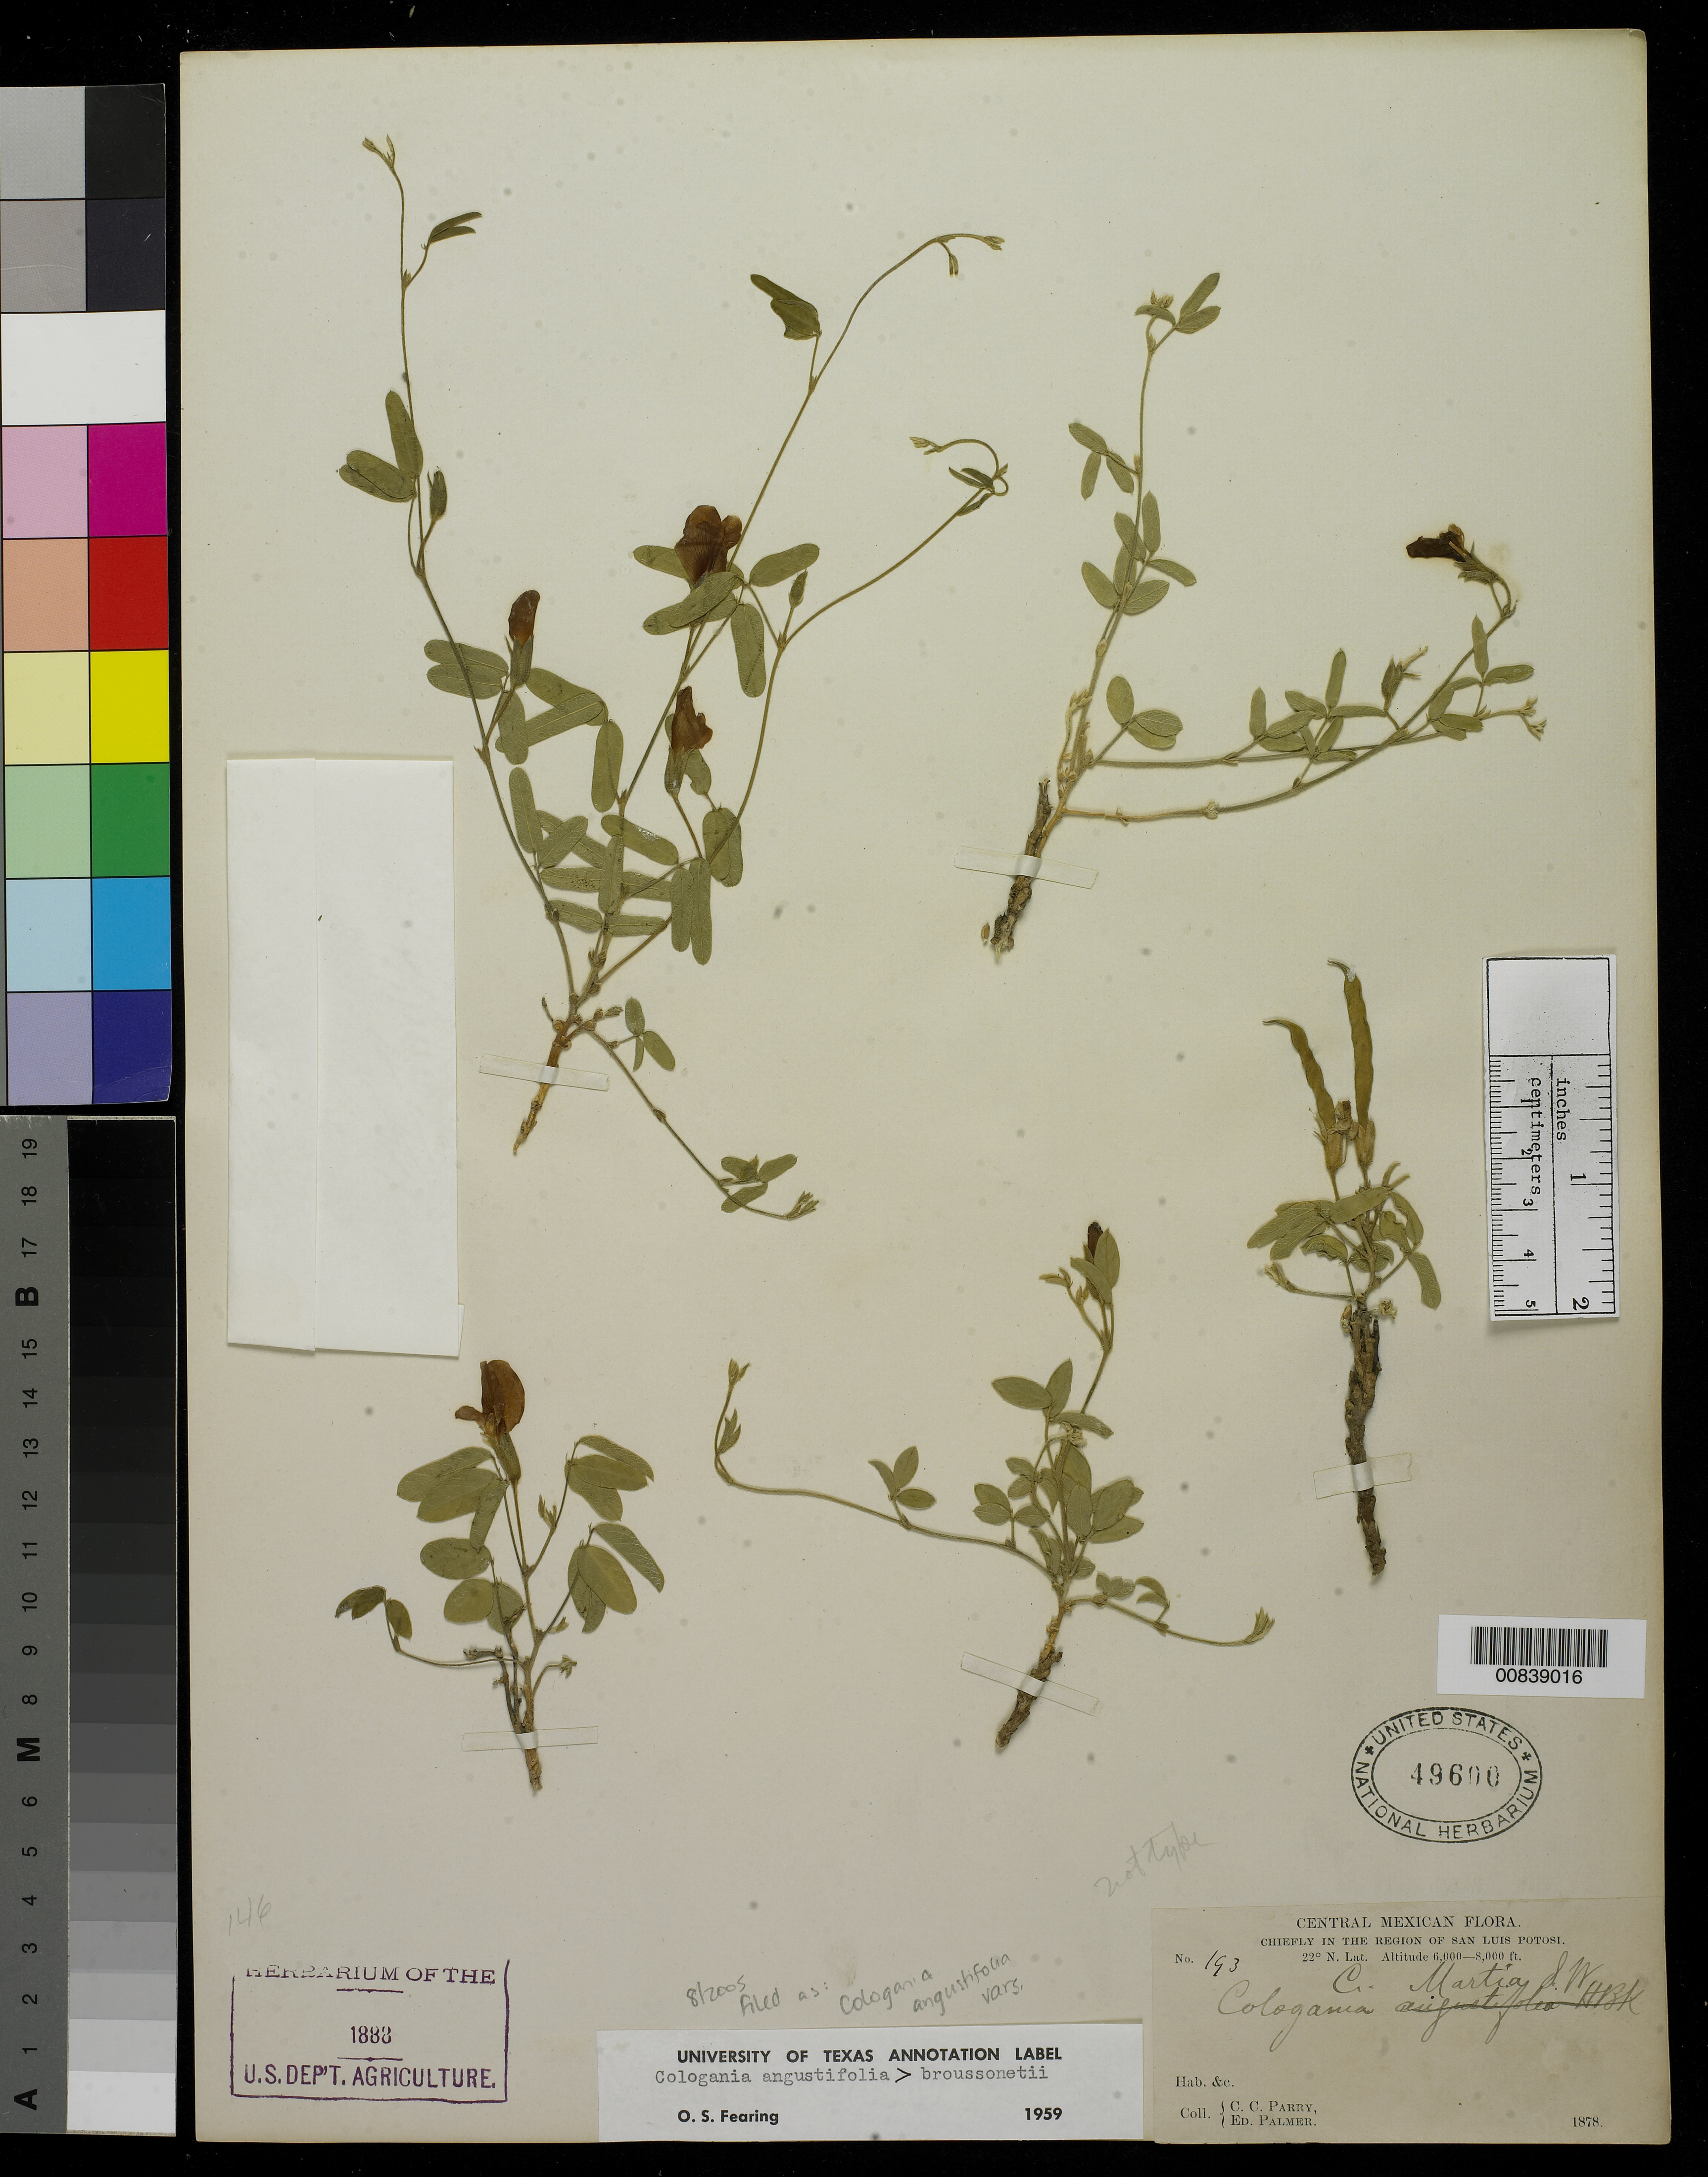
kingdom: Plantae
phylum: Tracheophyta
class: Magnoliopsida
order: Fabales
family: Fabaceae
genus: Cologania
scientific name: Cologania martia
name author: S. Watson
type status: Syntype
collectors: C. C. Parry & E. Palmer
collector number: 193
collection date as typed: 1878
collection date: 1878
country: Mexico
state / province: San Luis Potosí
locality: Chiefly in the region of San Luis Potosí.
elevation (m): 1829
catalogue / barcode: US 49600